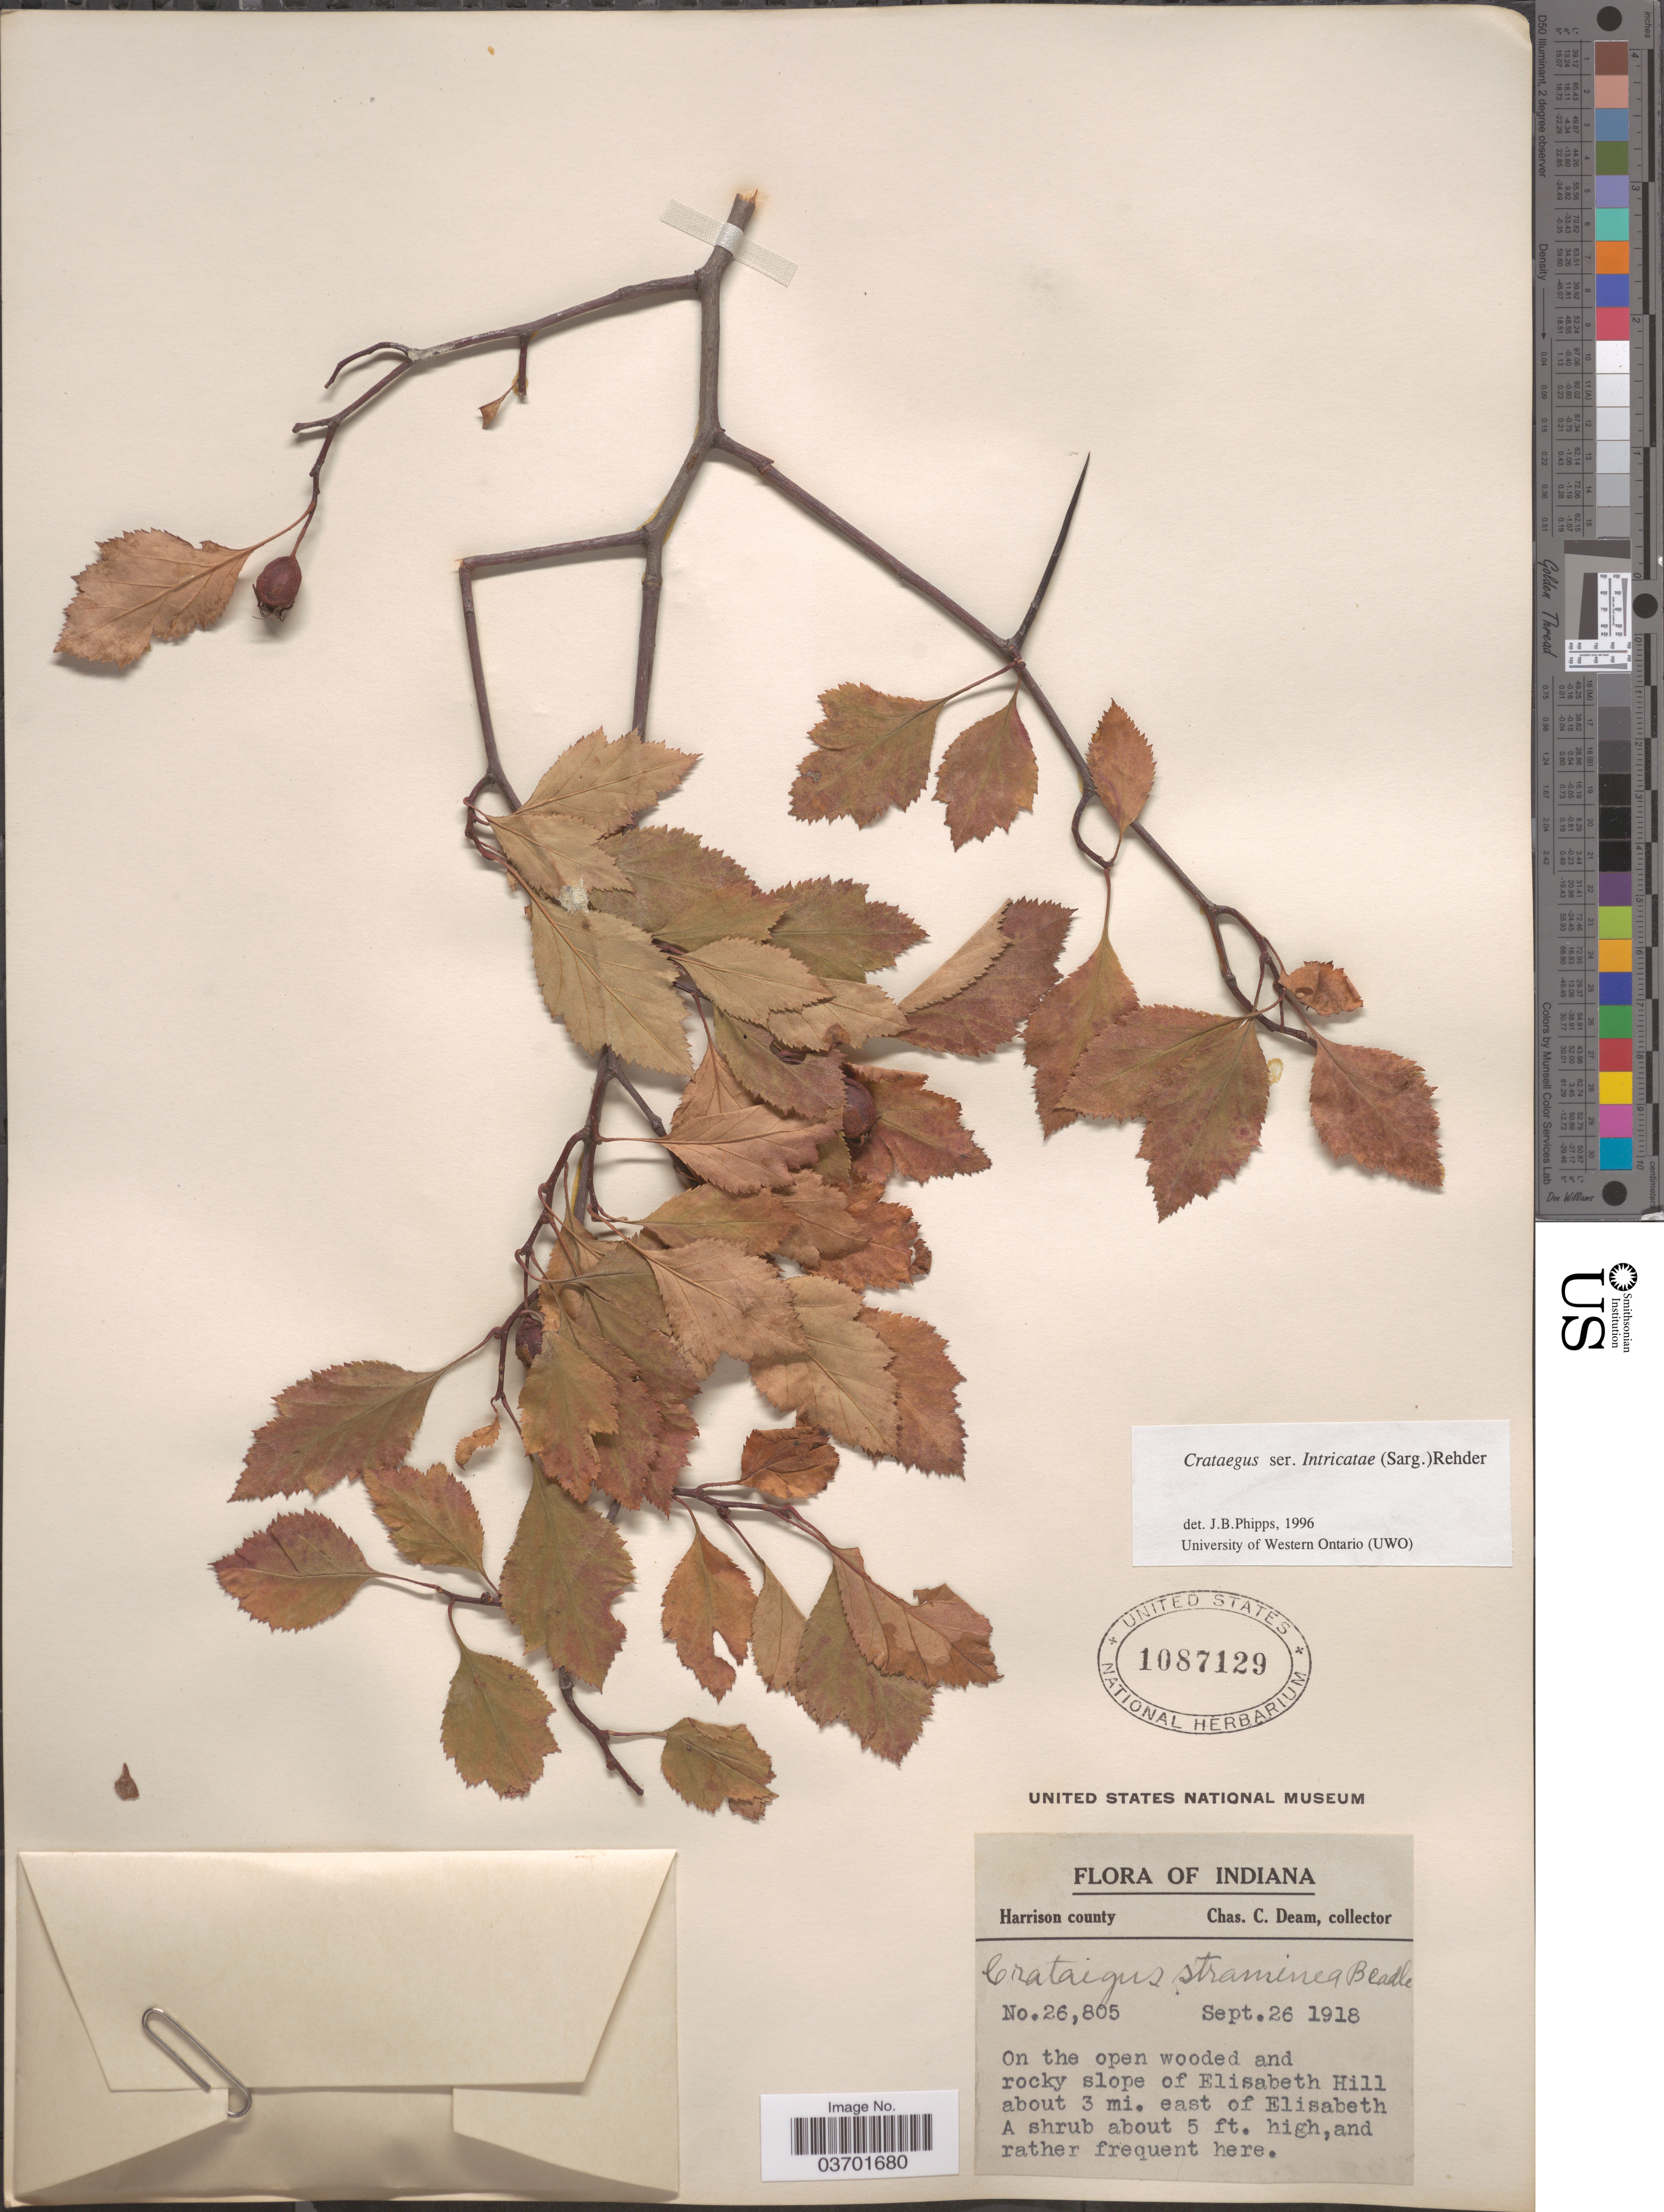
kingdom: Plantae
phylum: Tracheophyta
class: Magnoliopsida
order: Rosales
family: Rosaceae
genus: Crataegus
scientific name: Crataegus rubella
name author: Beadle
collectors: C. C. Deam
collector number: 26805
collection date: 1918-09-26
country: United States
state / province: Indiana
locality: Harrison county. Elisabeth Hill about 3 mi. east of Elisabeth.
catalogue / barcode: US 1087129